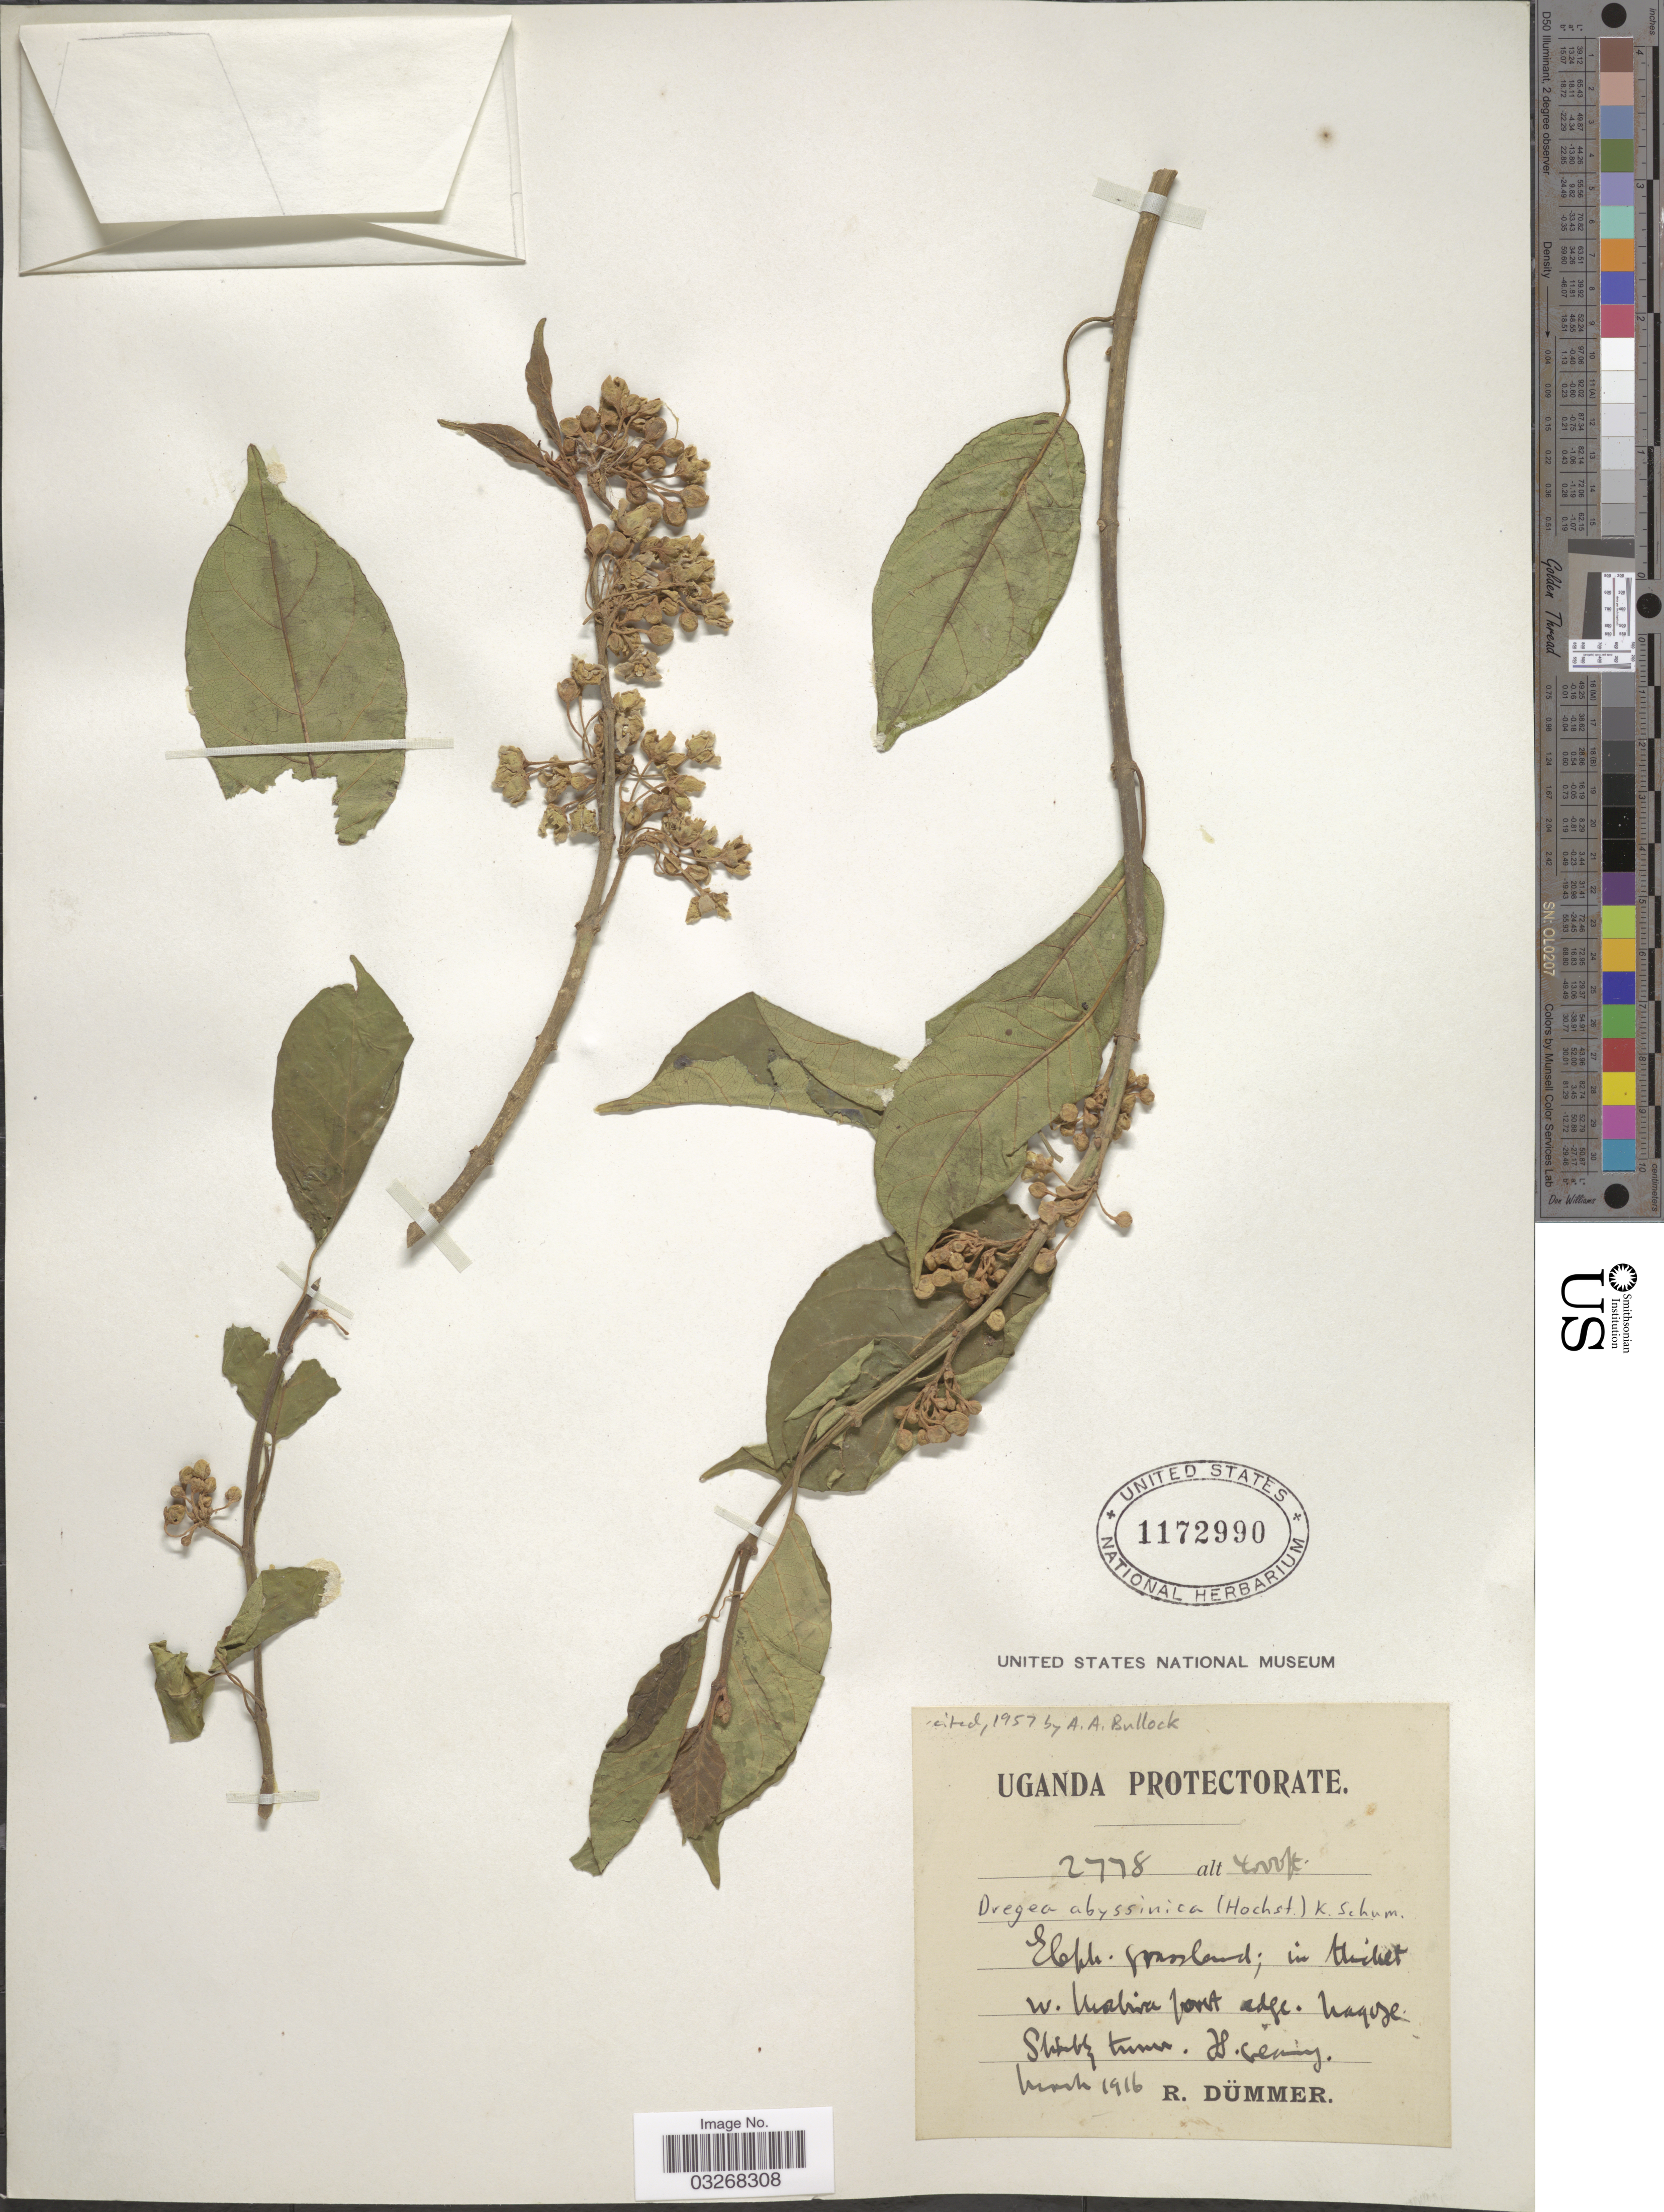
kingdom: Plantae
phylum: Tracheophyta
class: Magnoliopsida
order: Gentianales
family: Apocynaceae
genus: Dregea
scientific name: Dregea abyssinica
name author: (Hochst.) K. Schum.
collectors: R. A. Dümmer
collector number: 2778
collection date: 1916-03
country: Uganda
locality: Uganda Protectorate. nr. Mabira forest edge. Nagoje. [interpreted]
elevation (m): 1219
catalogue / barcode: US 1172990